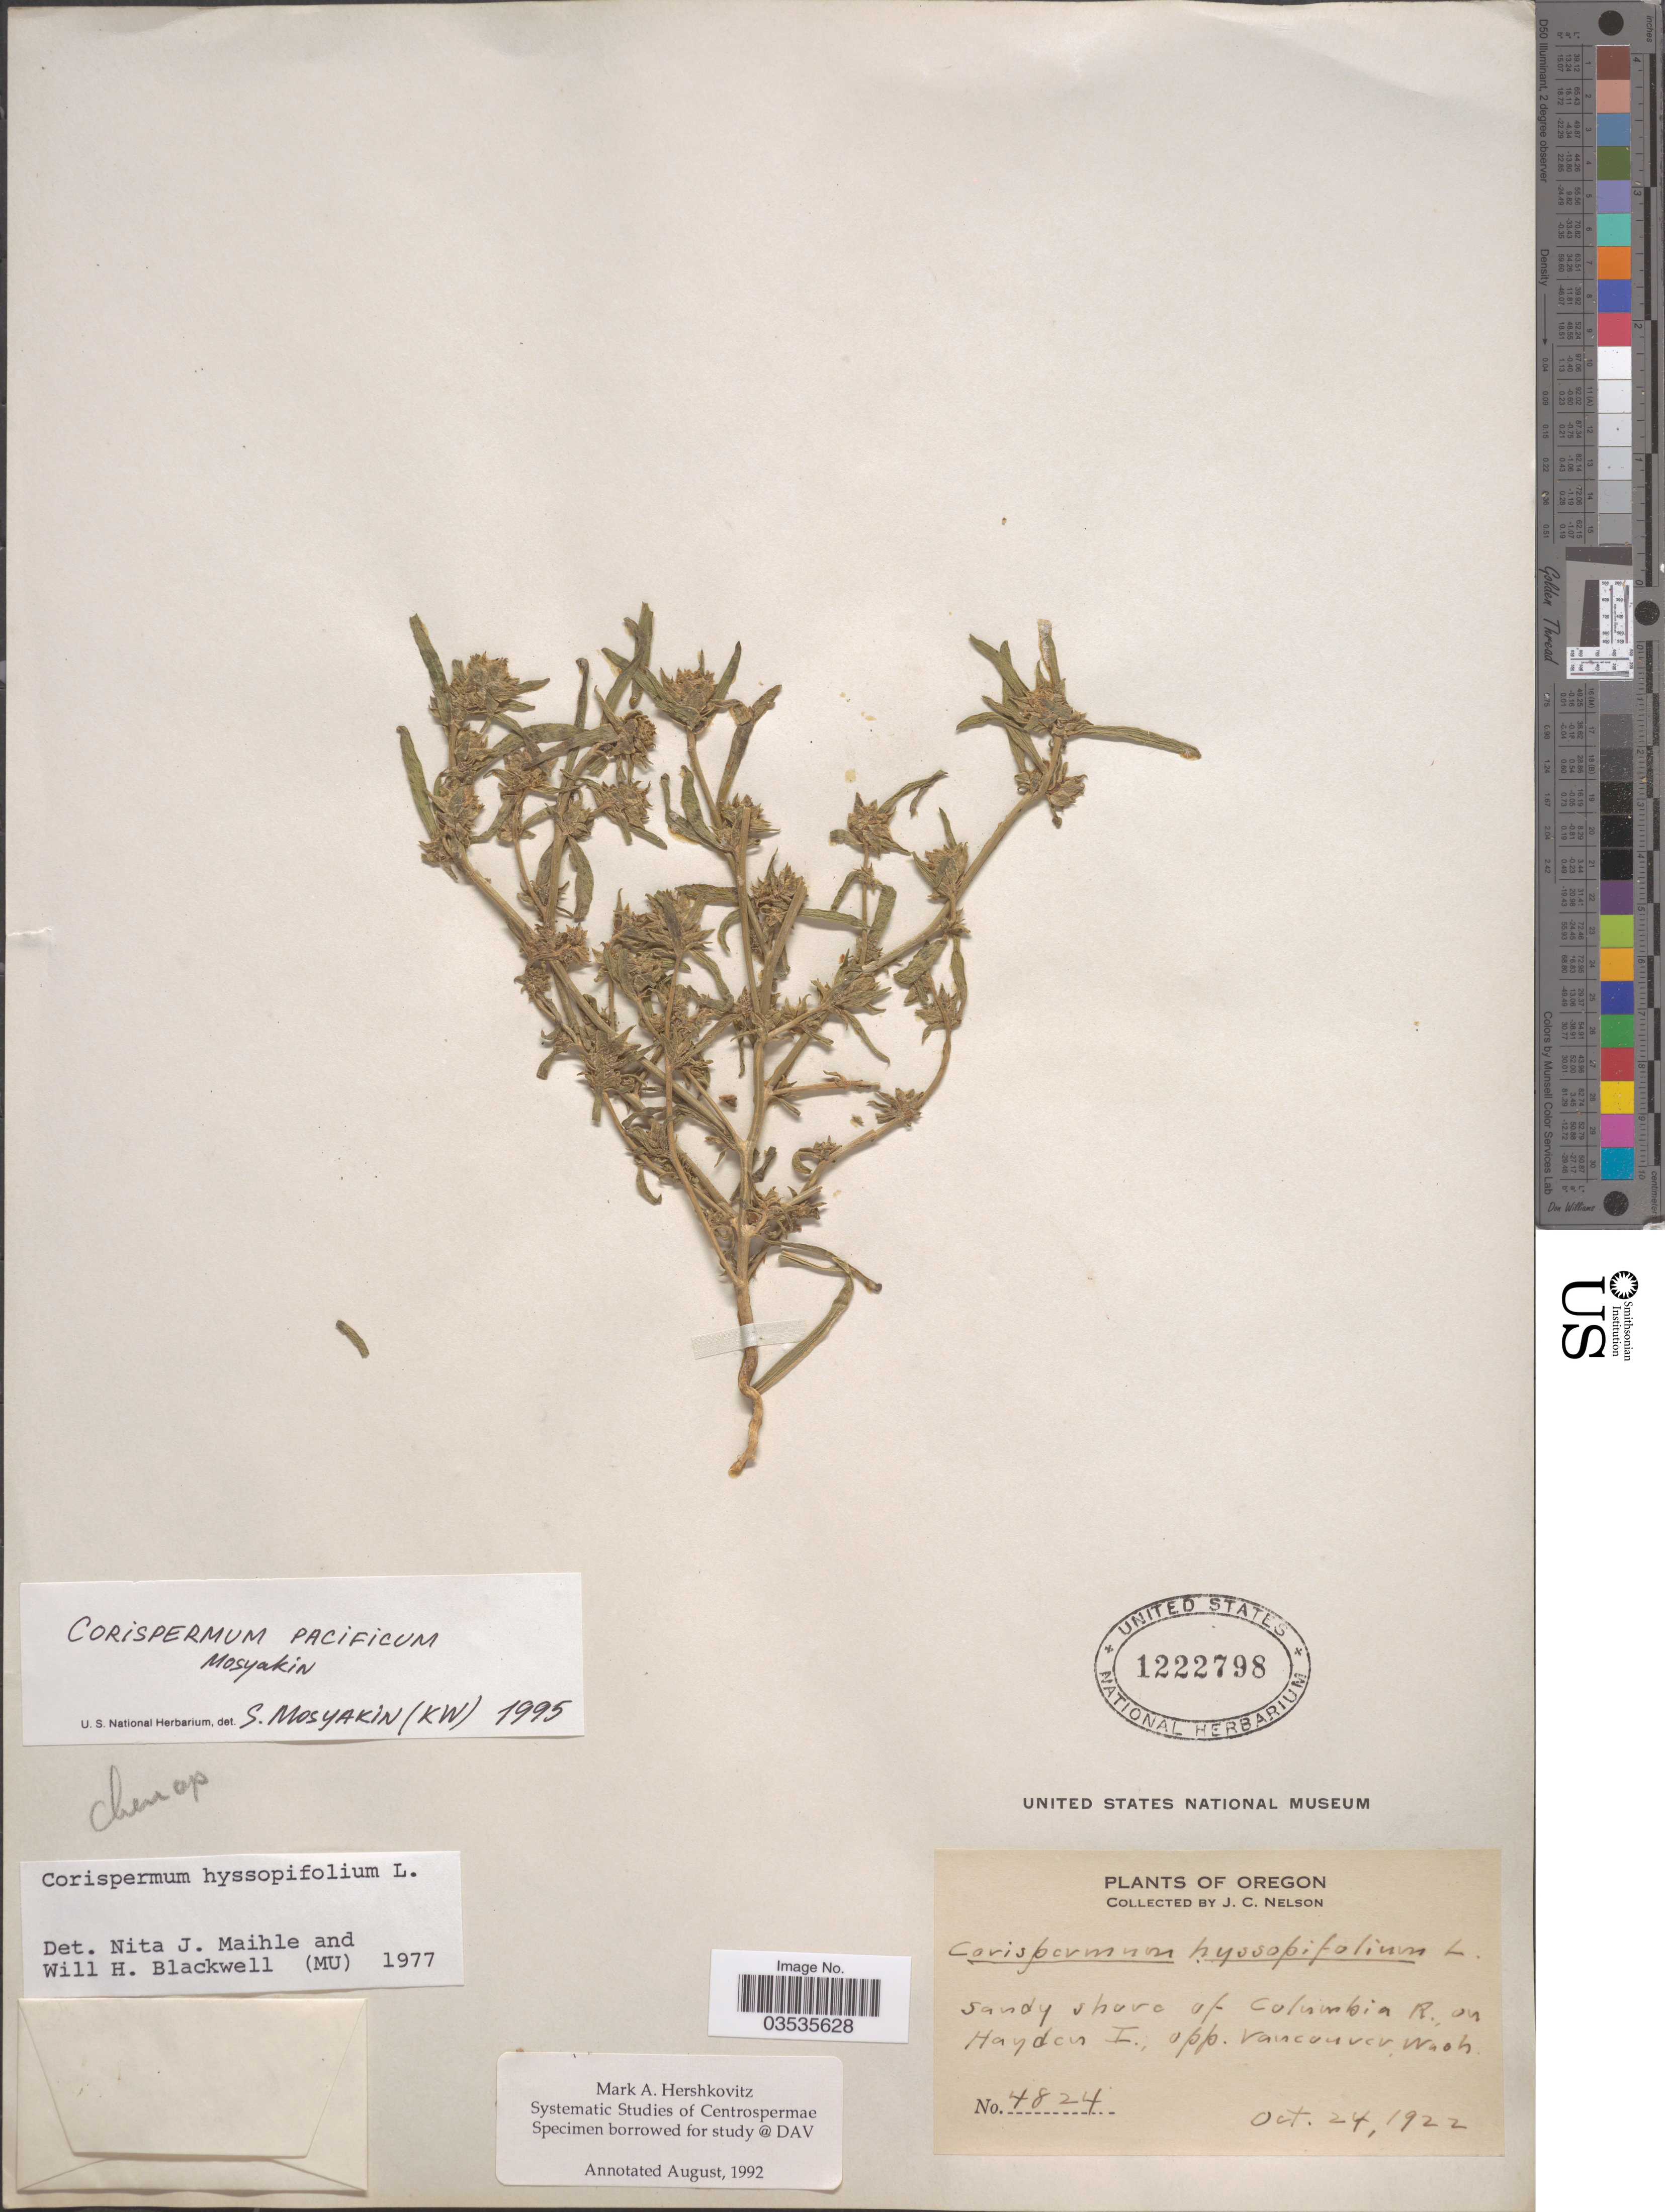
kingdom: Plantae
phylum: Tracheophyta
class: Magnoliopsida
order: Caryophyllales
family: Amaranthaceae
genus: Corispermum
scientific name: Corispermum pacificum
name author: Mosyakin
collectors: J. C. Nelson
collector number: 4824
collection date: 1922-10-24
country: United States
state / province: Oregon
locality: Sandy shore of Columbia R., on Hayden I., opp Vancouver.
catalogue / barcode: US 1222798